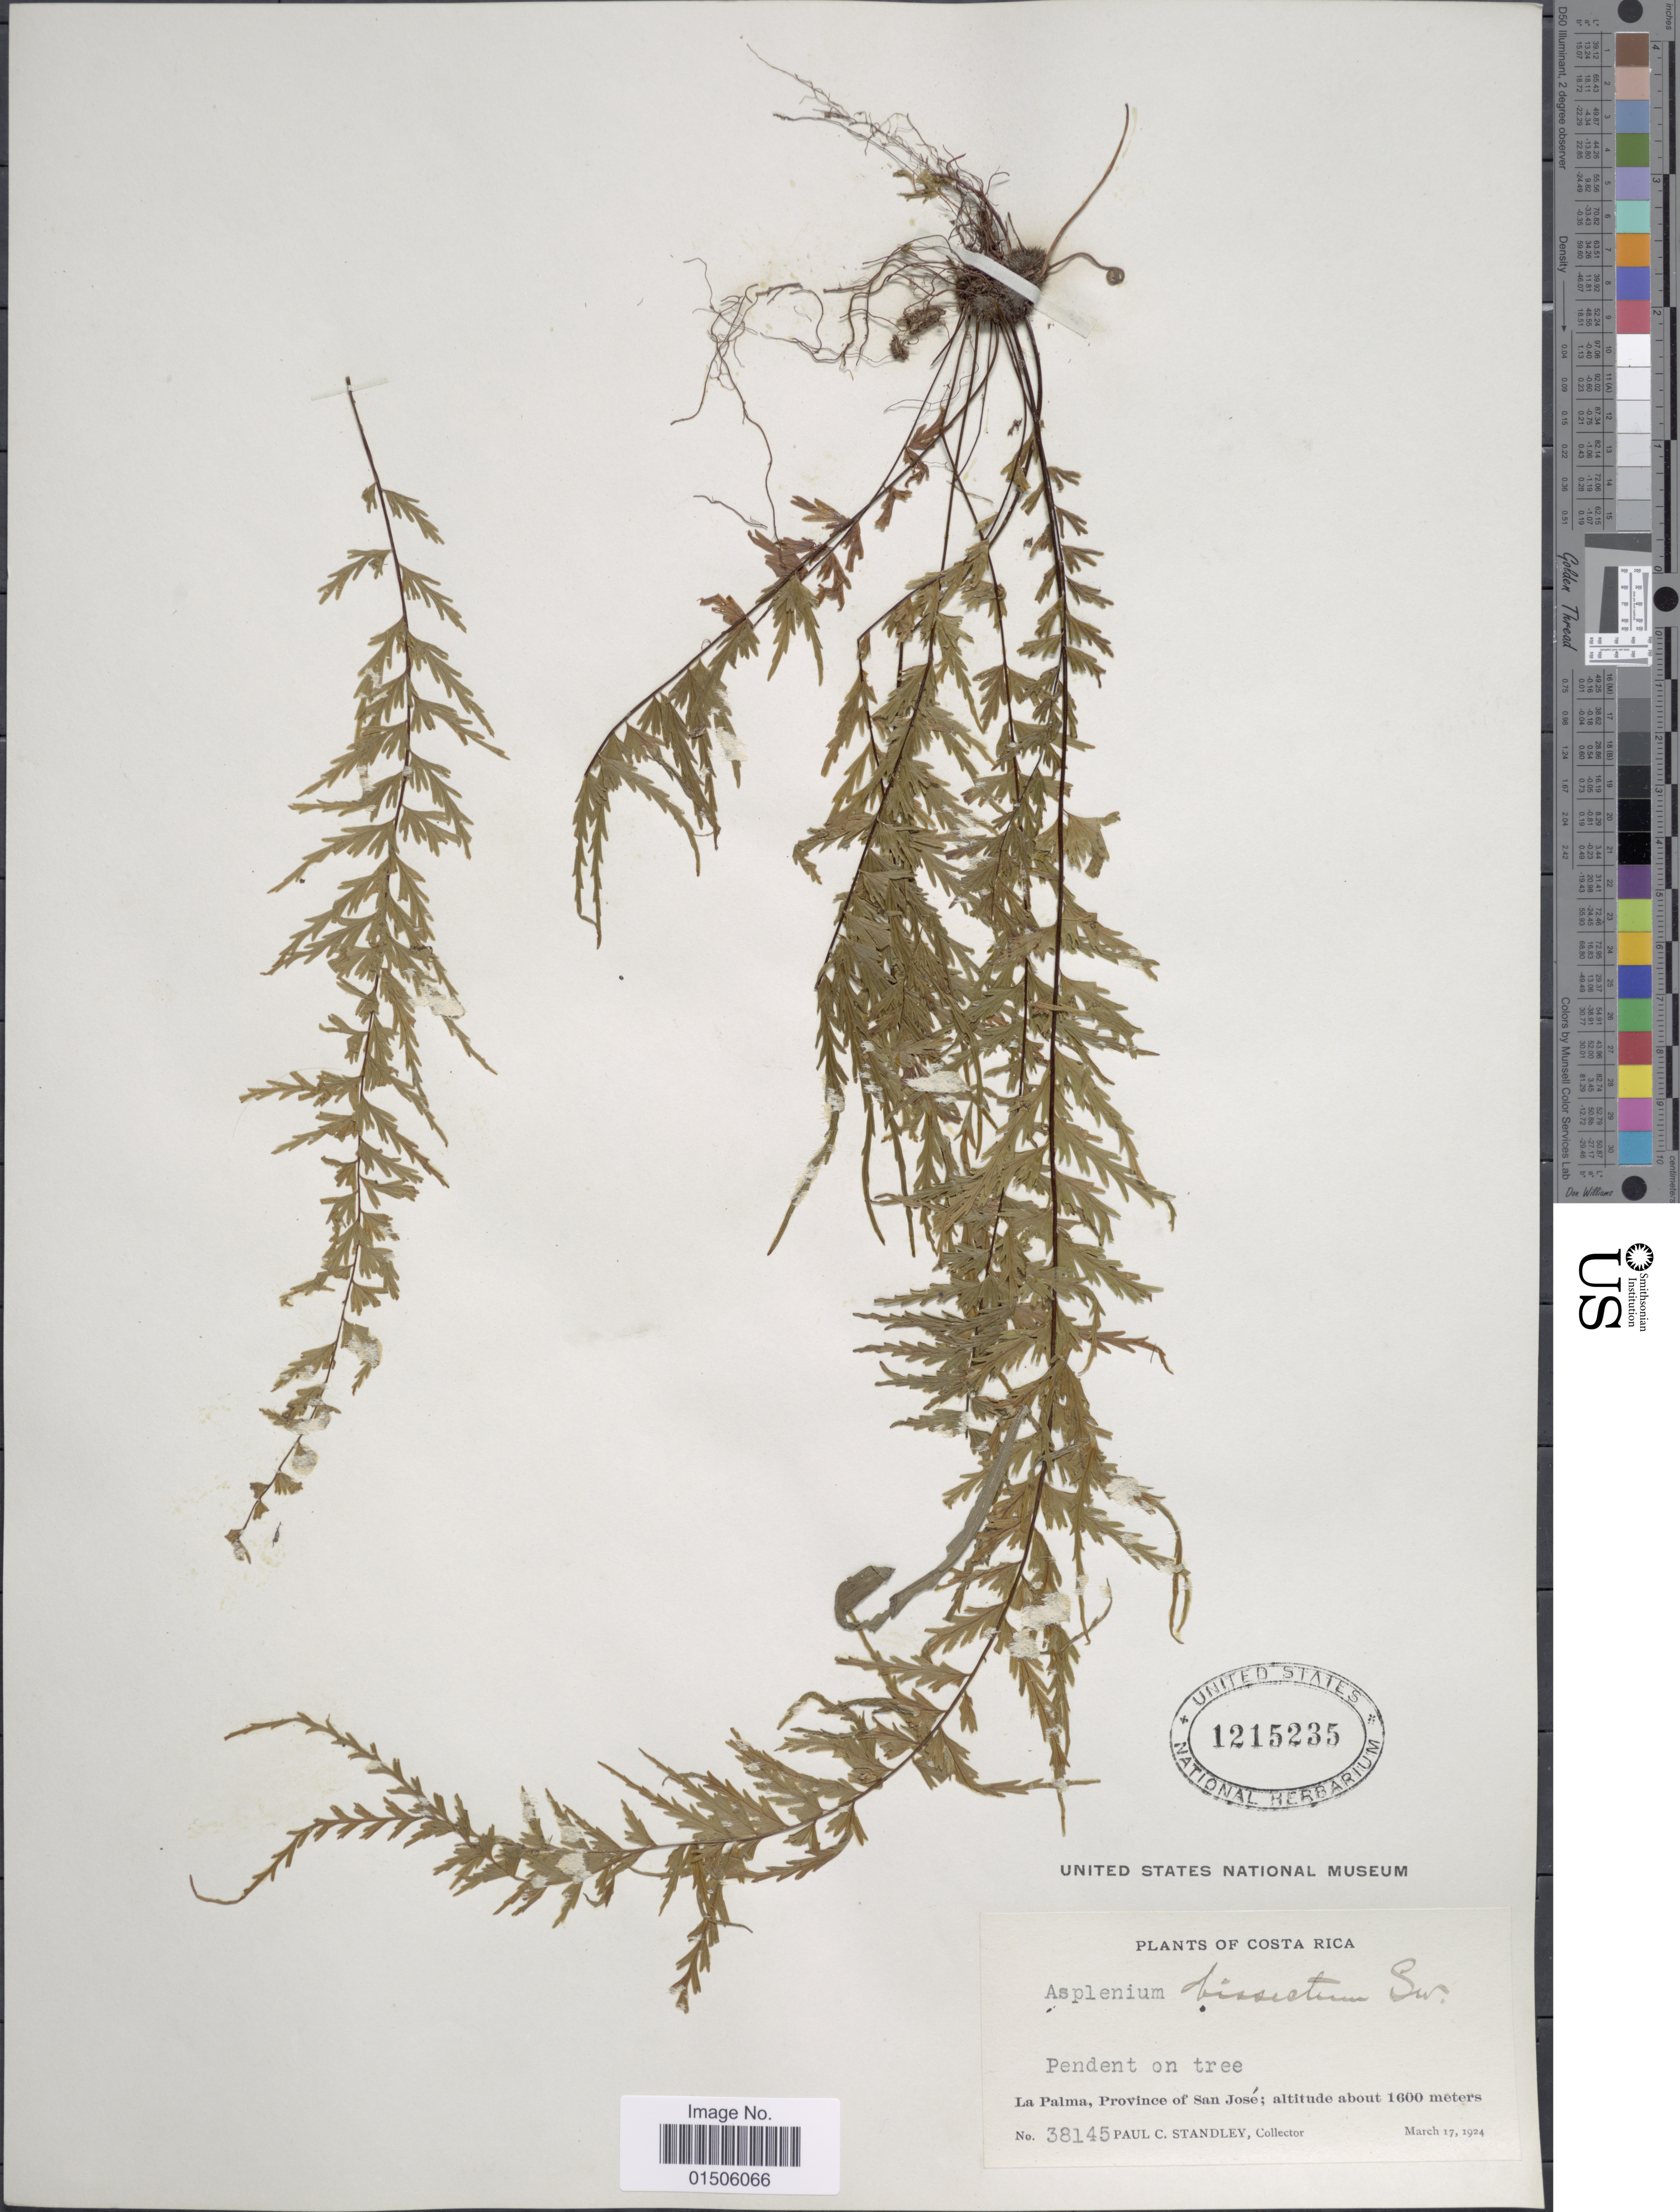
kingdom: Plantae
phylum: Tracheophyta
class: Polypodiopsida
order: Polypodiales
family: Aspleniaceae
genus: Asplenium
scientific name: Asplenium dissectum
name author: Sw.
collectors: P. C. Standley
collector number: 38145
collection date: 1924-03-17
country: Costa Rica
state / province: San José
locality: La Palma, Province of San José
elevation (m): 1600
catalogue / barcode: US 1215235